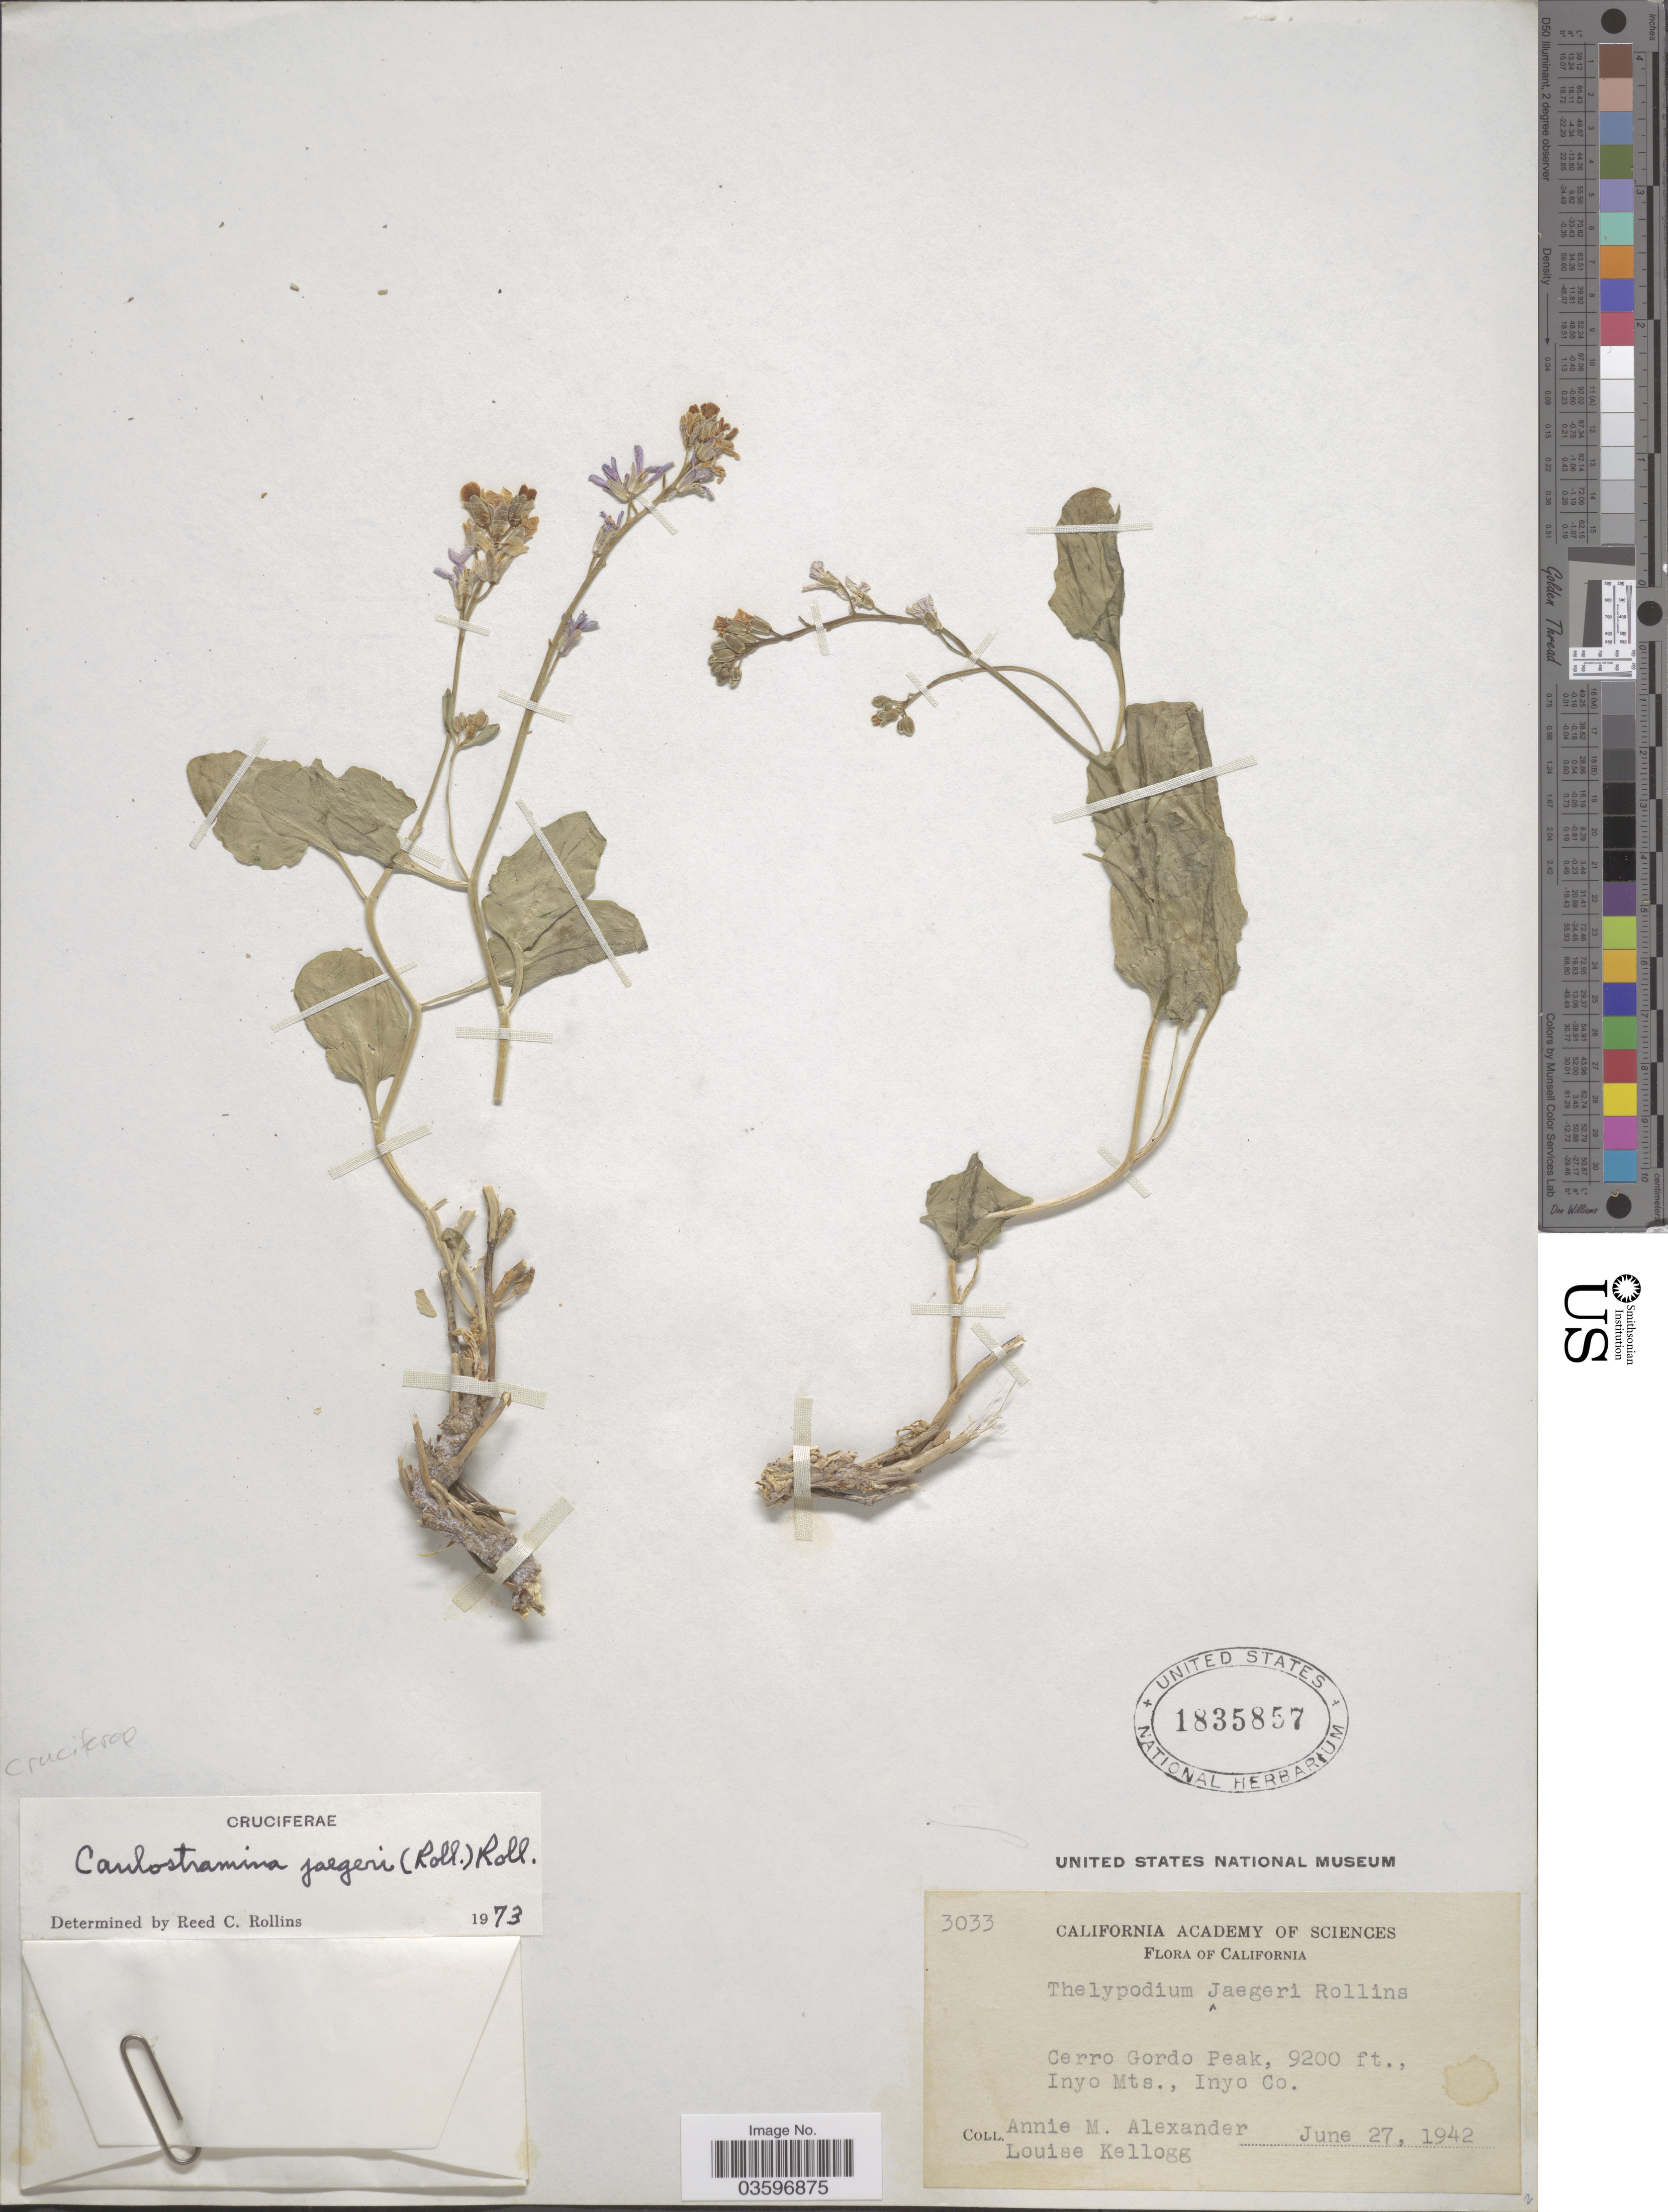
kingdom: Plantae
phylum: Tracheophyta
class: Magnoliopsida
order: Brassicales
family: Brassicaceae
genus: Caulostramina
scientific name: Caulostramina jaegeri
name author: (Rollins) Rollins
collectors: A. M. Alexander & L. Kellogg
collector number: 3033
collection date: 1942-06-27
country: United States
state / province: California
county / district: Inyo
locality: Cerro Gordo Peak. Inyo Mts., Inyo Co.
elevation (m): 2804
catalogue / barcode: US 1835857